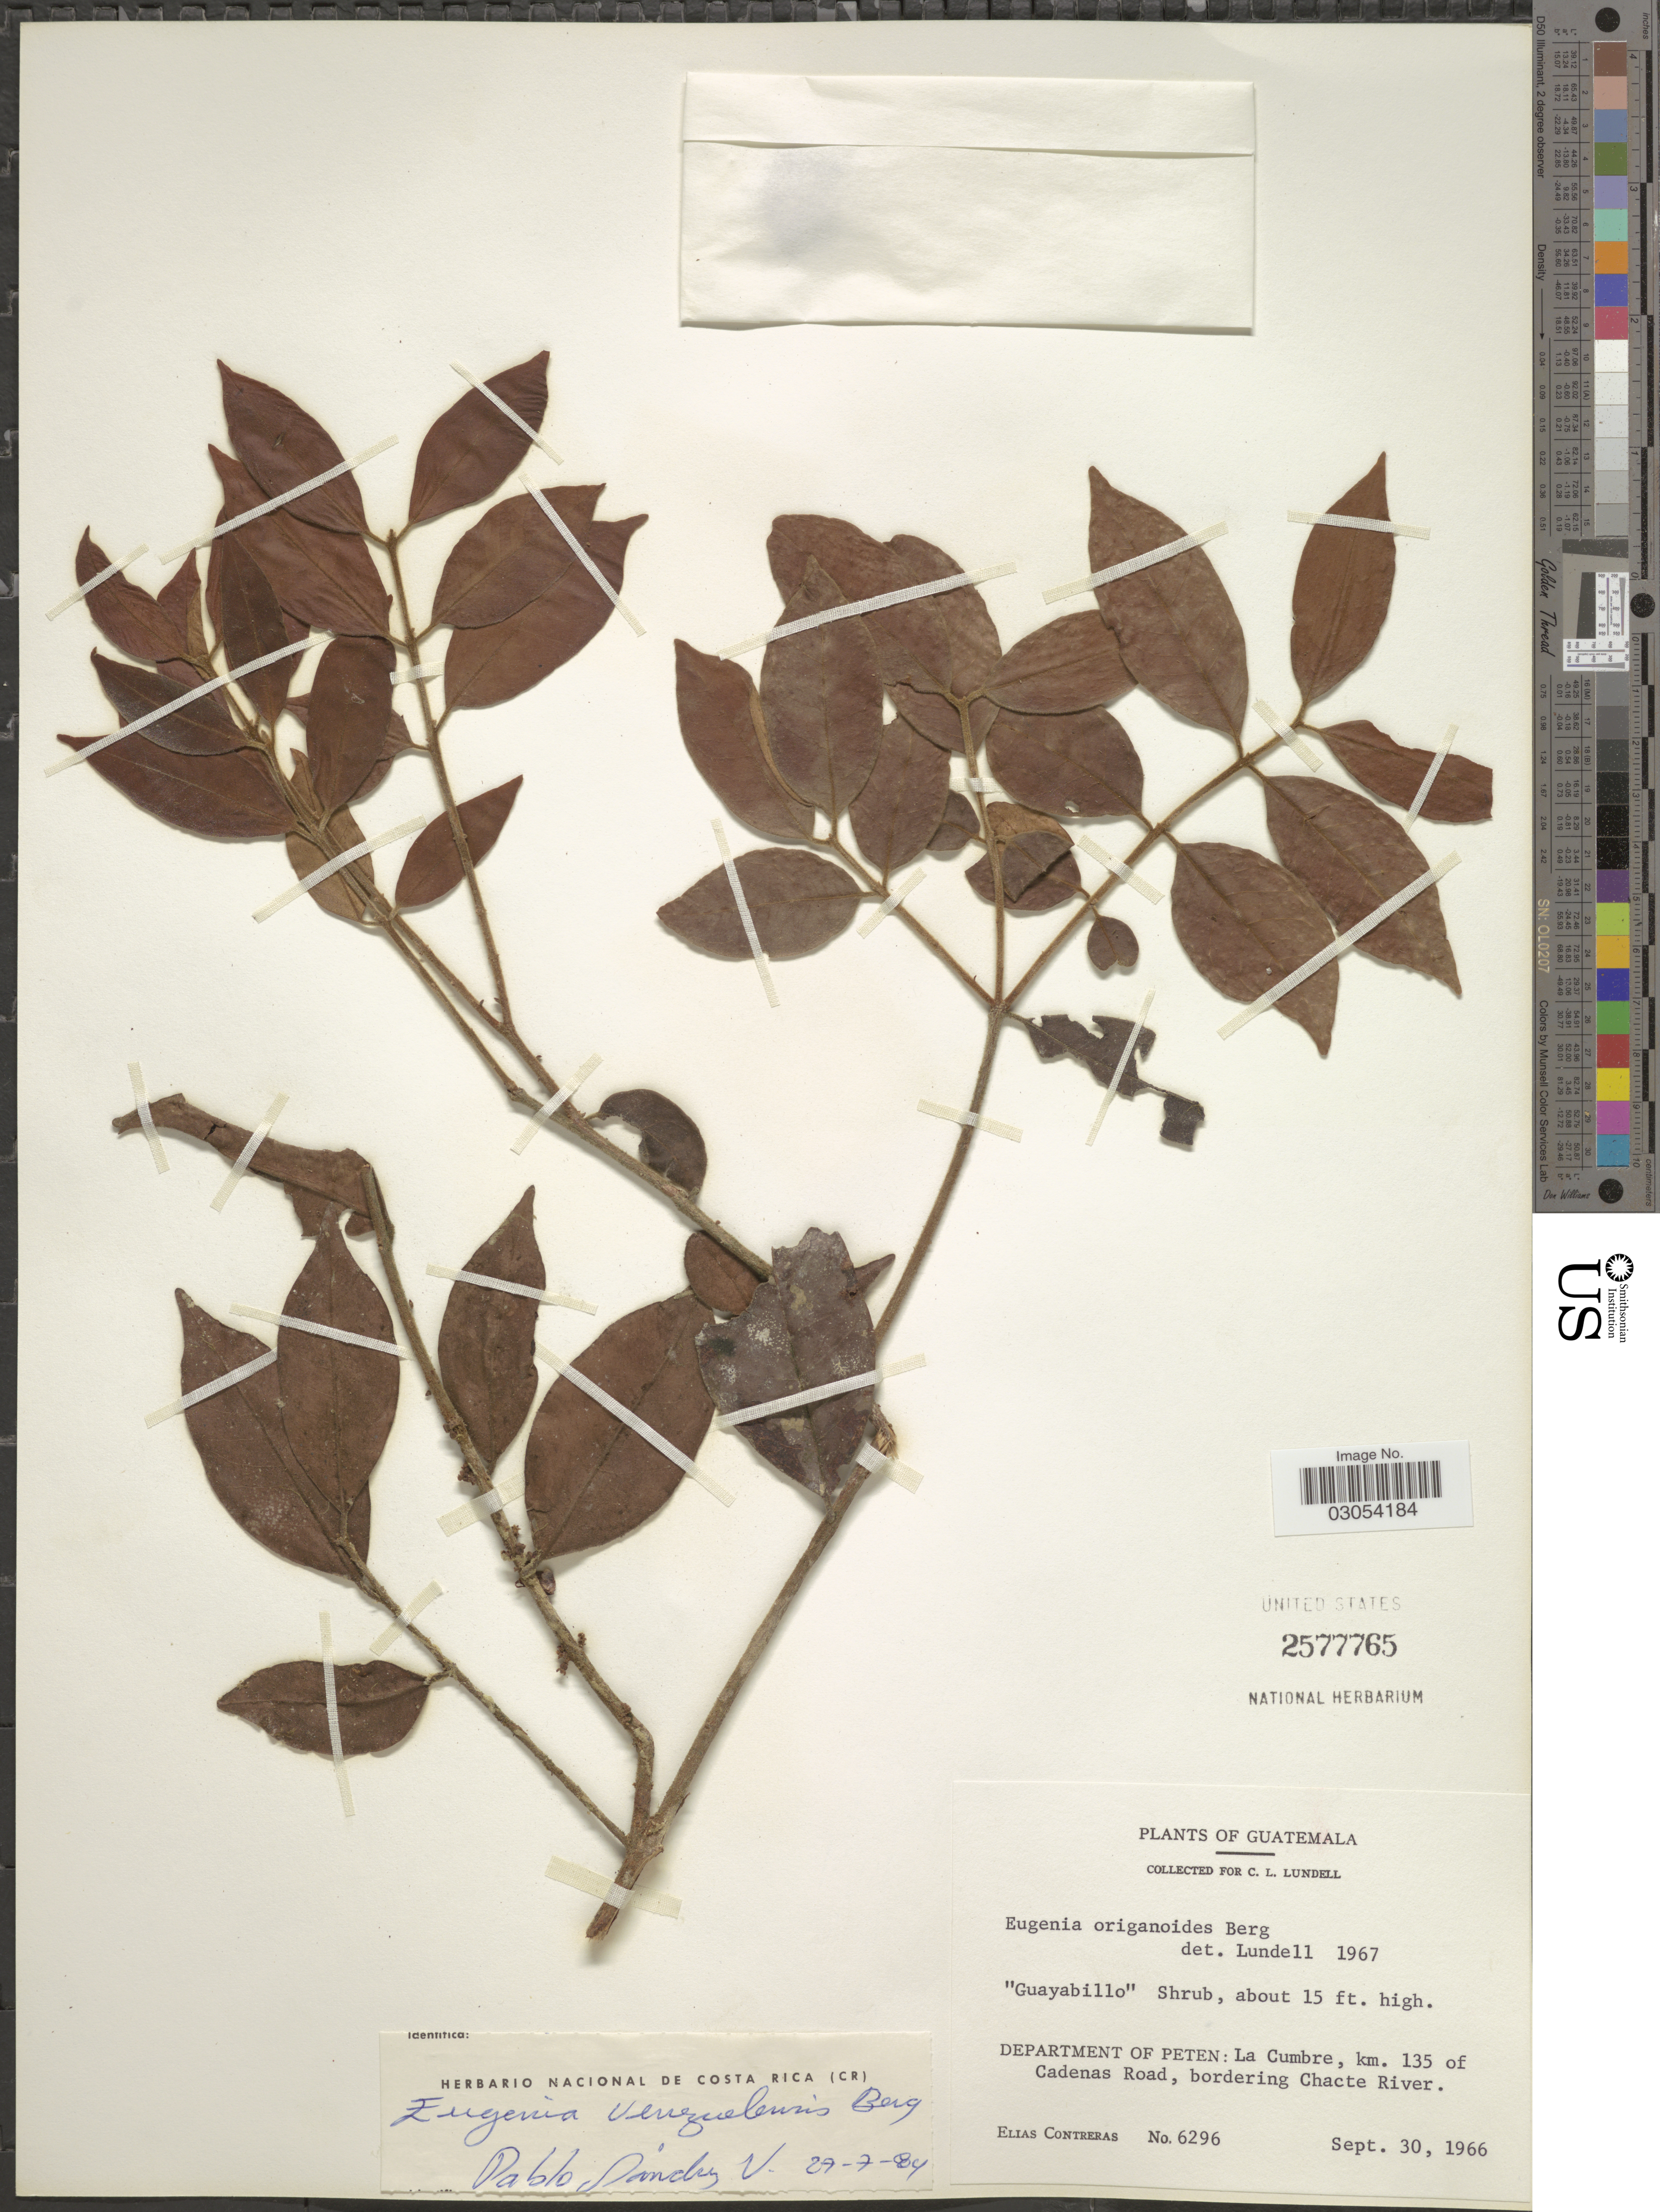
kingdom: Plantae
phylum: Tracheophyta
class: Magnoliopsida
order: Myrtales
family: Myrtaceae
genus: Eugenia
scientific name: Eugenia venezuelensis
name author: O. Berg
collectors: E. Contreras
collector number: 6296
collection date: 1966-09-30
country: Guatemala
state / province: El Petén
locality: La Cumbre, km. 135 of Cadenas Road, bordering Chacte River.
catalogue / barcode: US 2577765